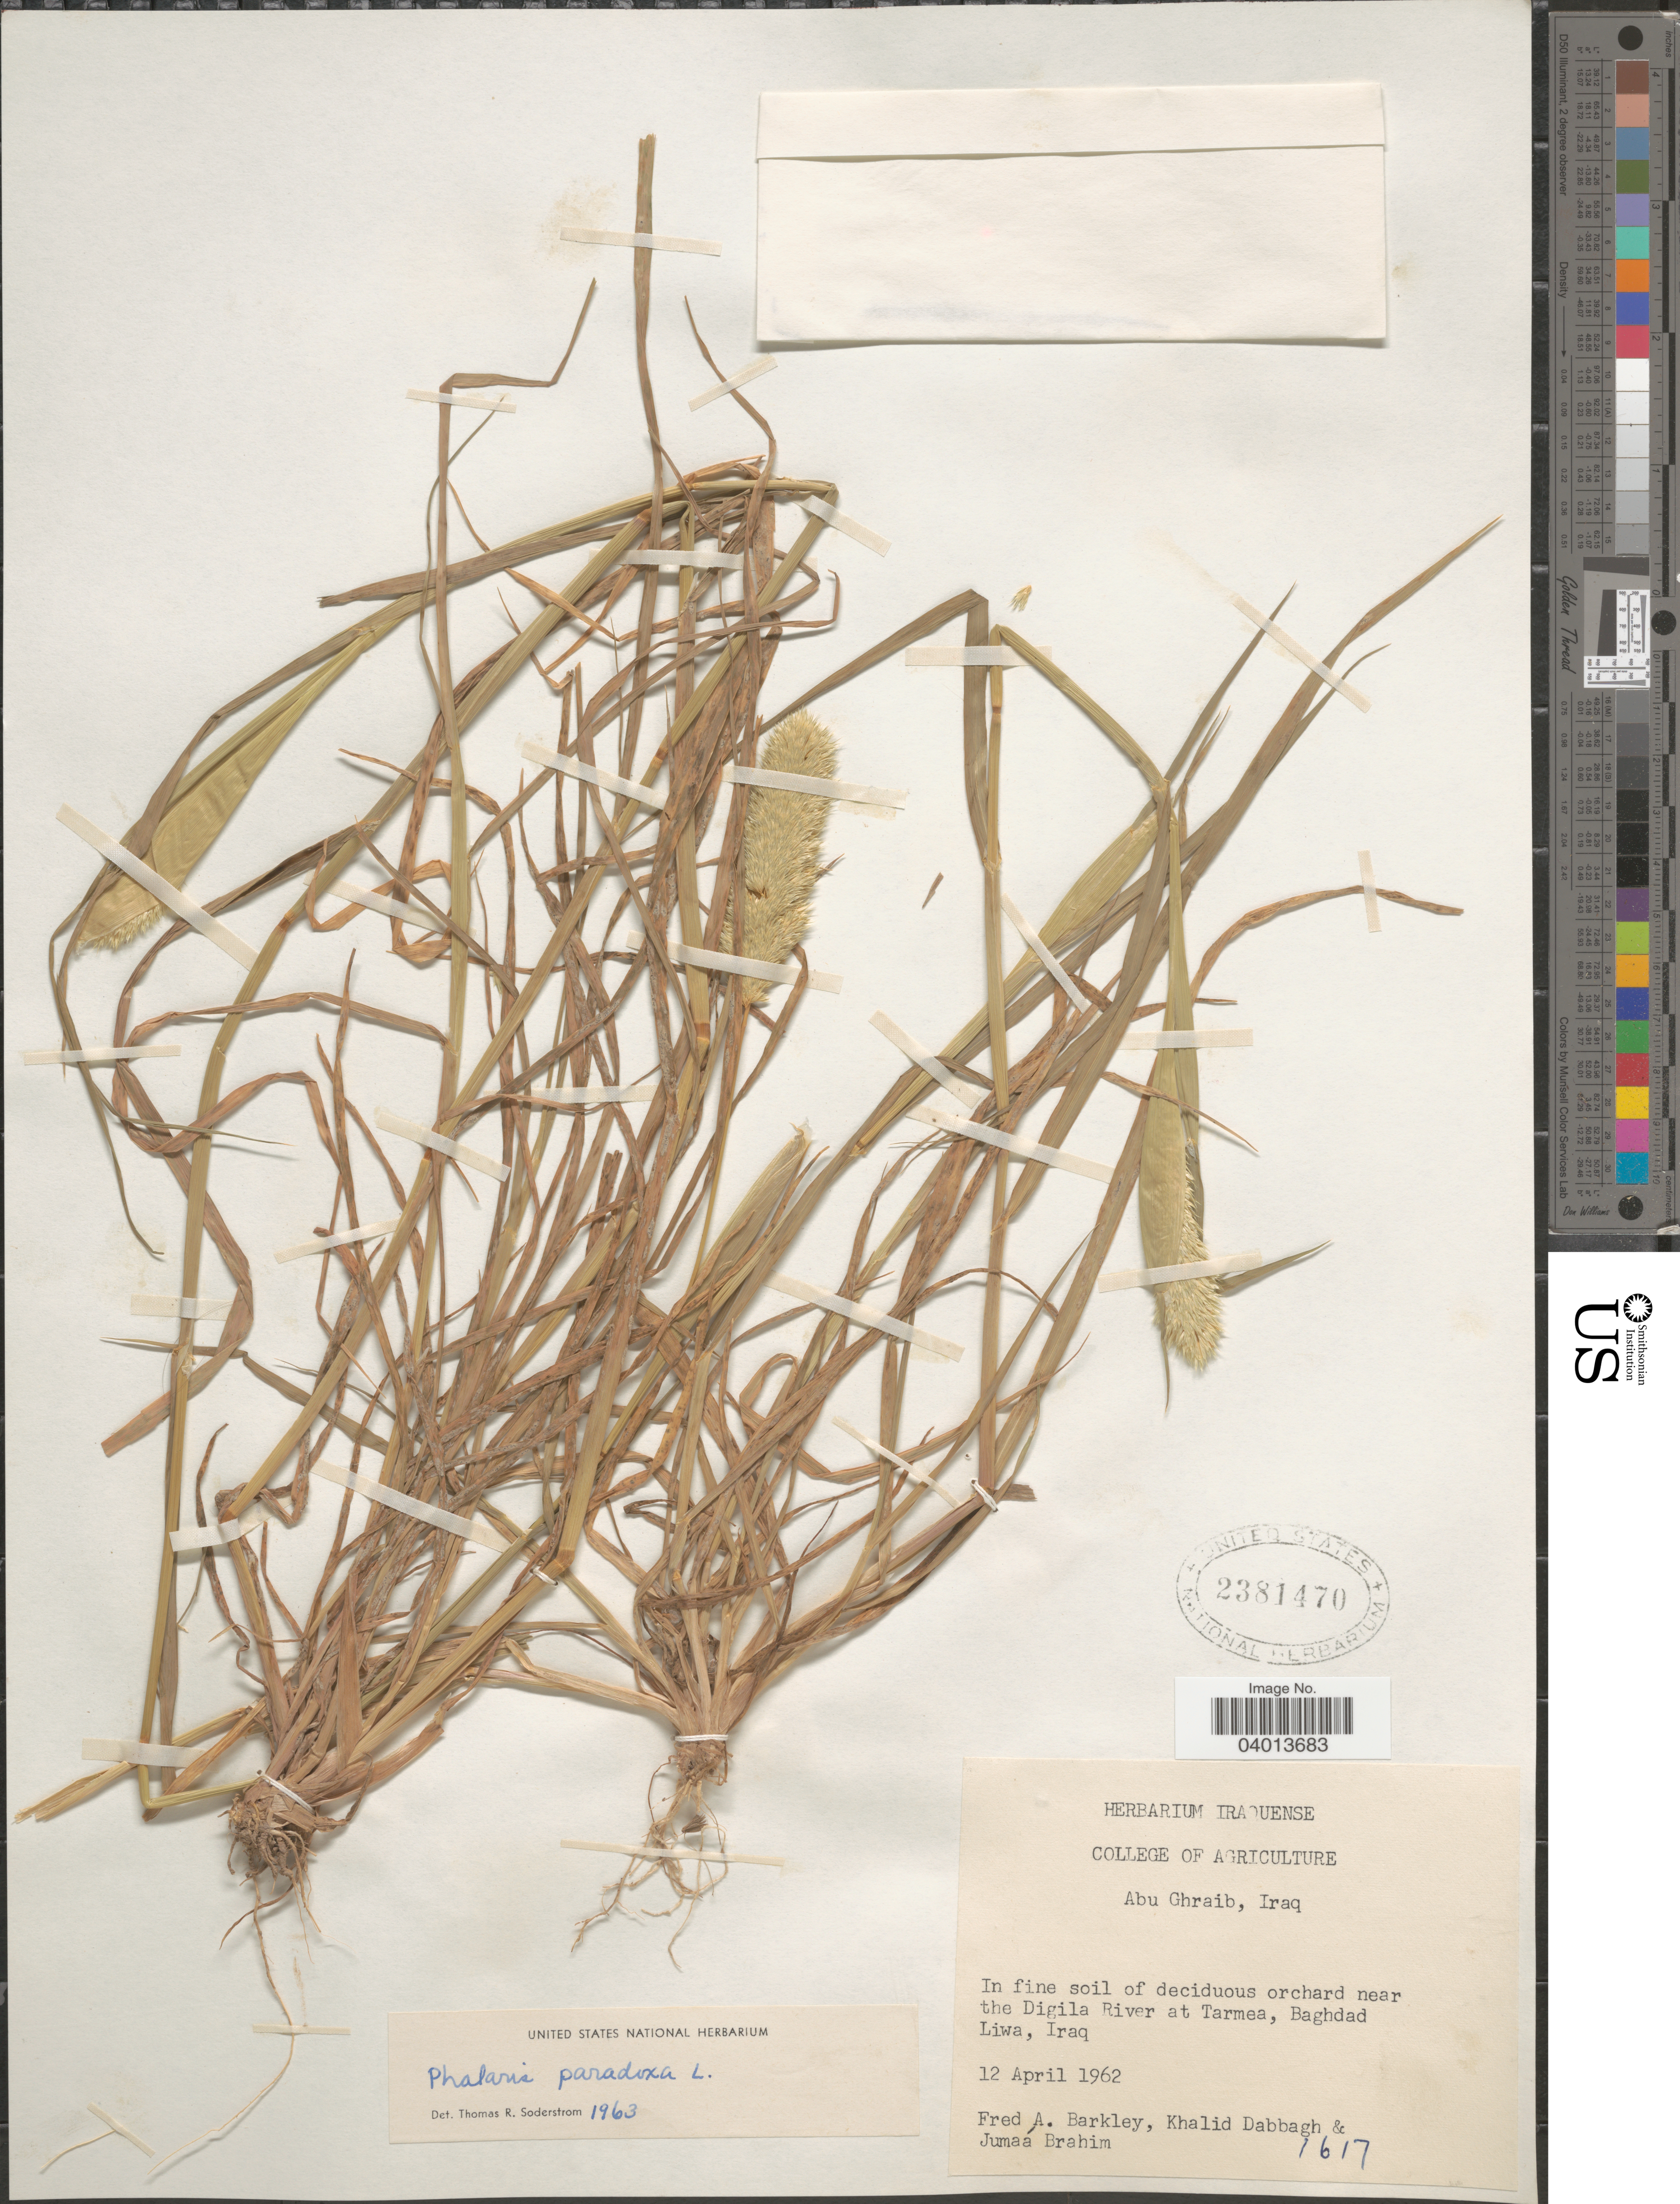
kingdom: Plantae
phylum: Tracheophyta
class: Liliopsida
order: Poales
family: Poaceae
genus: Phalaris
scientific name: Phalaris paradoxa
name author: L.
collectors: F. A. Barkley, K. Dabbagh & Brahim M., J.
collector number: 1617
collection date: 1962-04-12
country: Iraq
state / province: Baghdad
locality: Near the Digila River at Tarmea, Baghdad Liwa.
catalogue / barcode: US 2381470